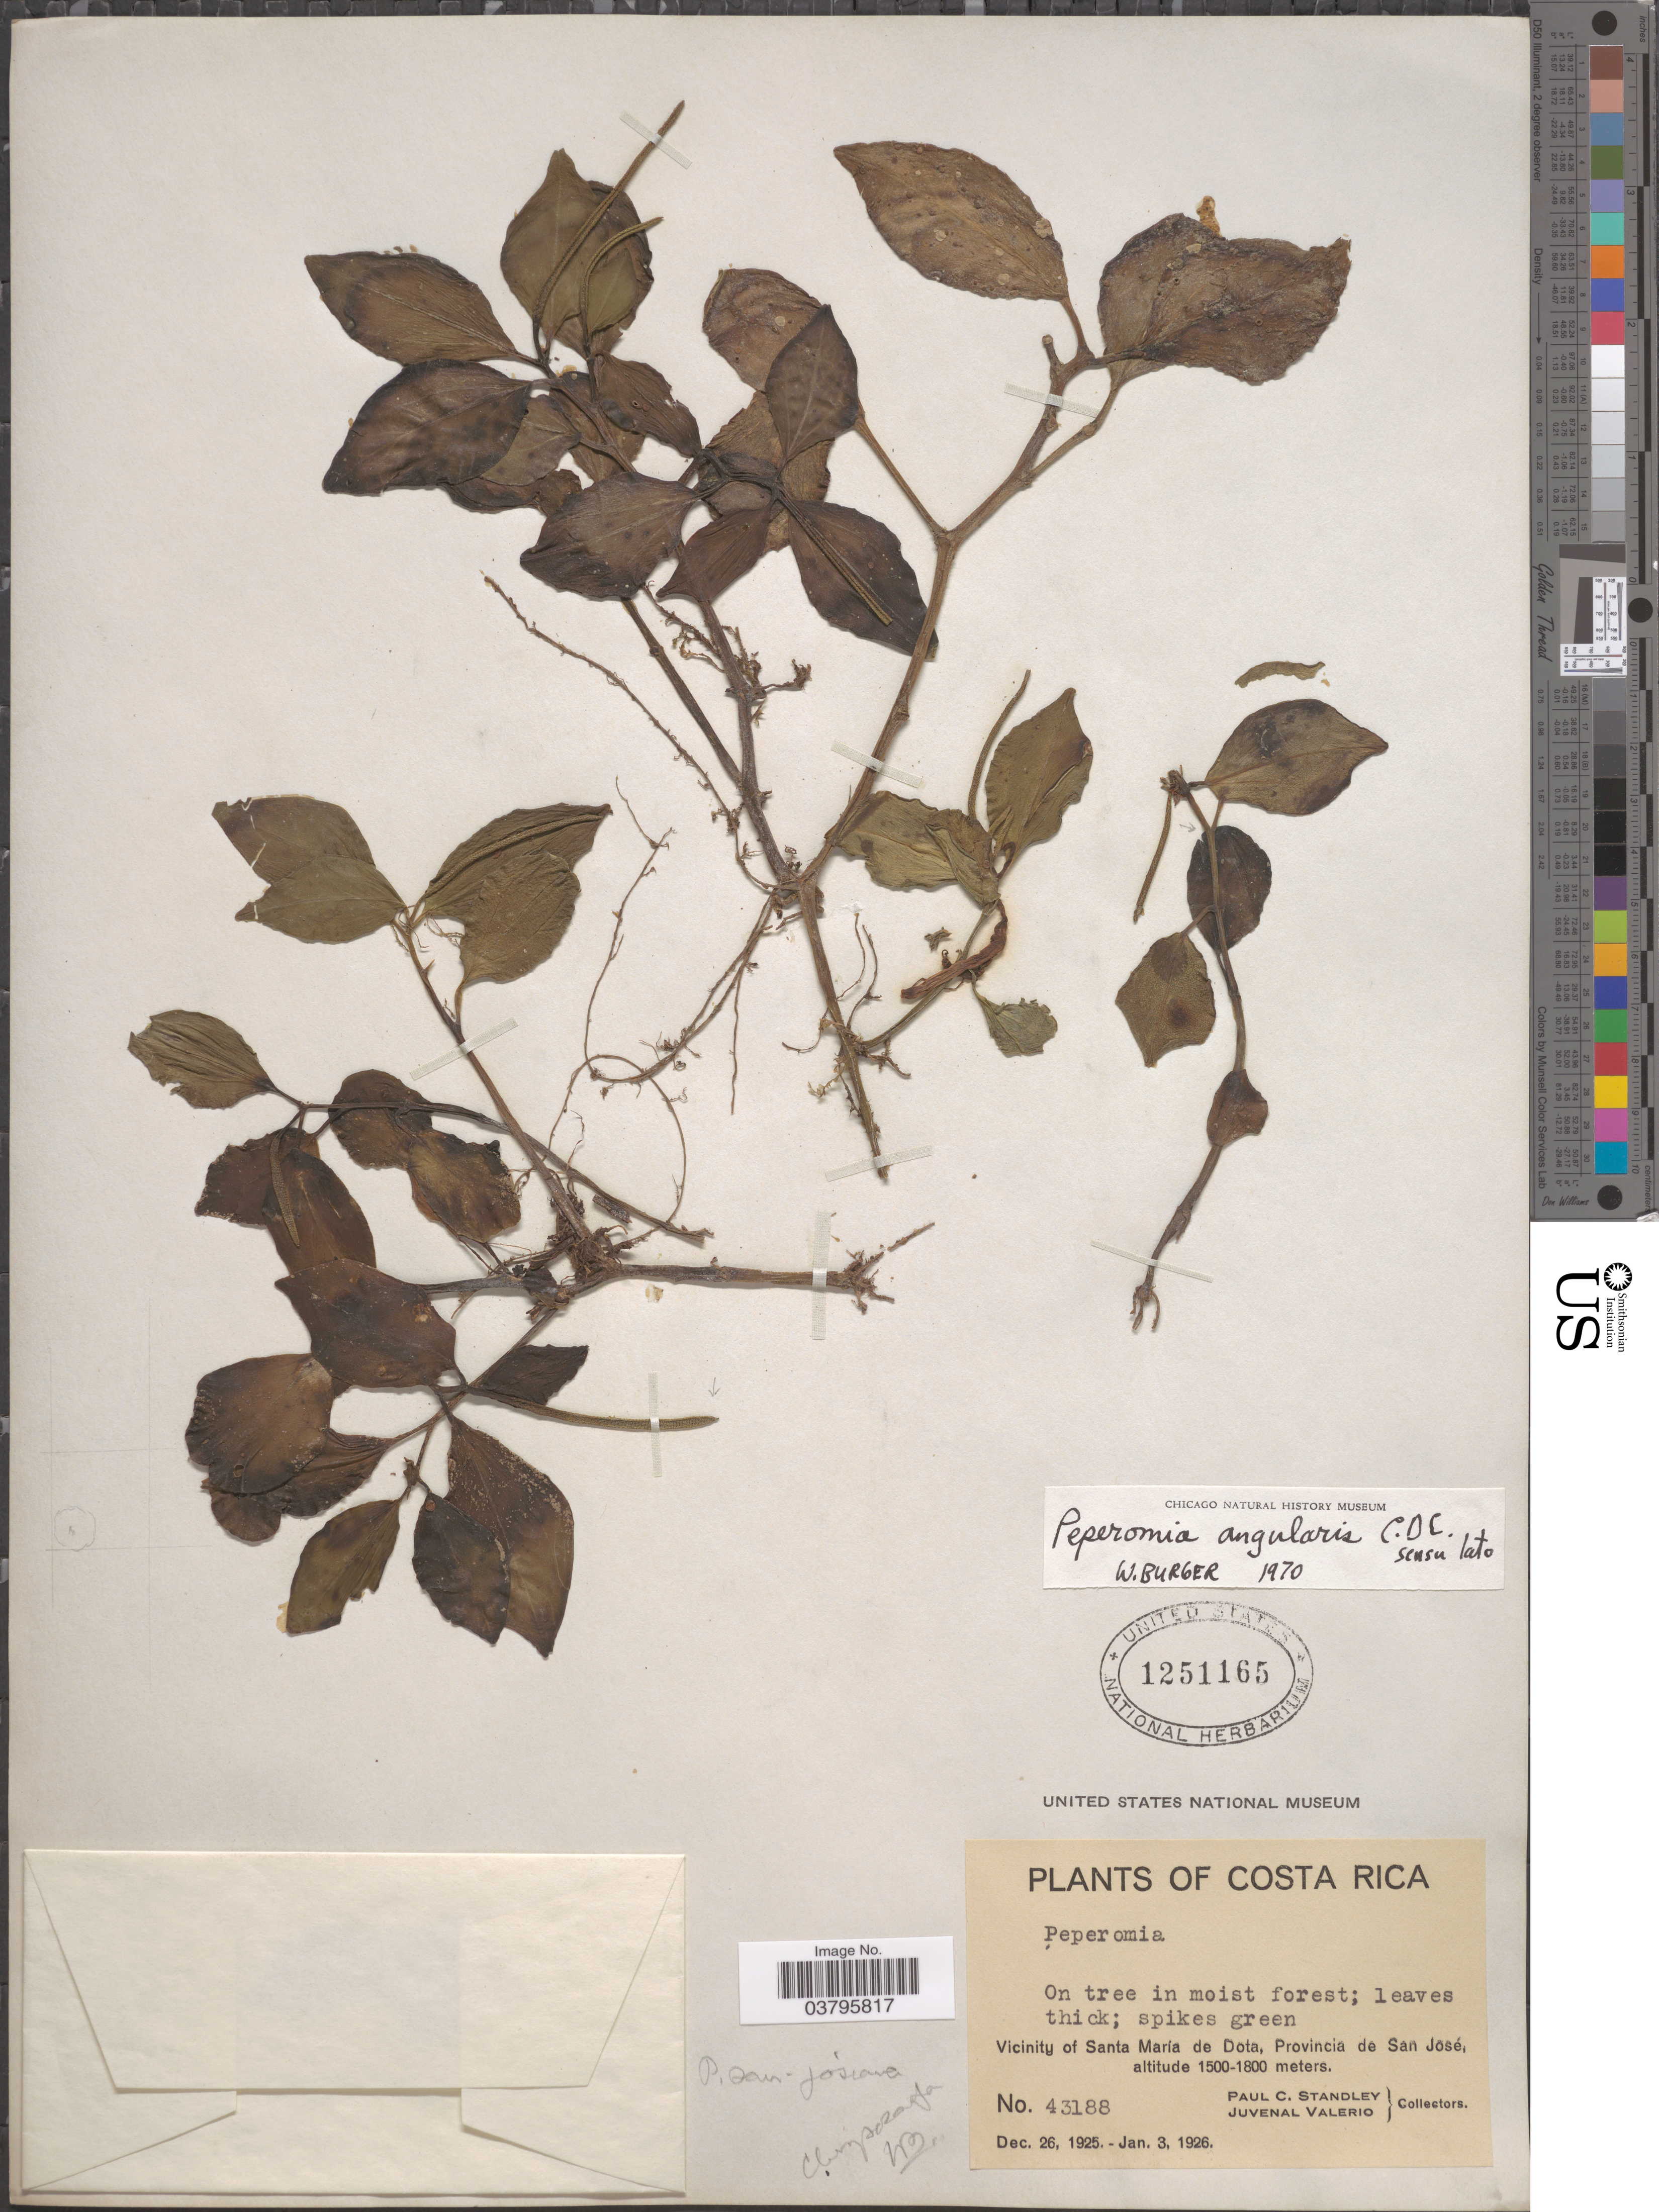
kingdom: Plantae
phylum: Tracheophyta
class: Magnoliopsida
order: Piperales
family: Piperaceae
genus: Peperomia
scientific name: Peperomia san-joseana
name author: C. DC.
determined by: Jiménez, José Estaban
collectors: P. C. Standley & J. Valerio R.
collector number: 43188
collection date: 1925-12-26/1926-01-03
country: Costa Rica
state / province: San José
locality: Vicinity of Santa María de Dota.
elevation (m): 1500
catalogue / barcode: US 1251165